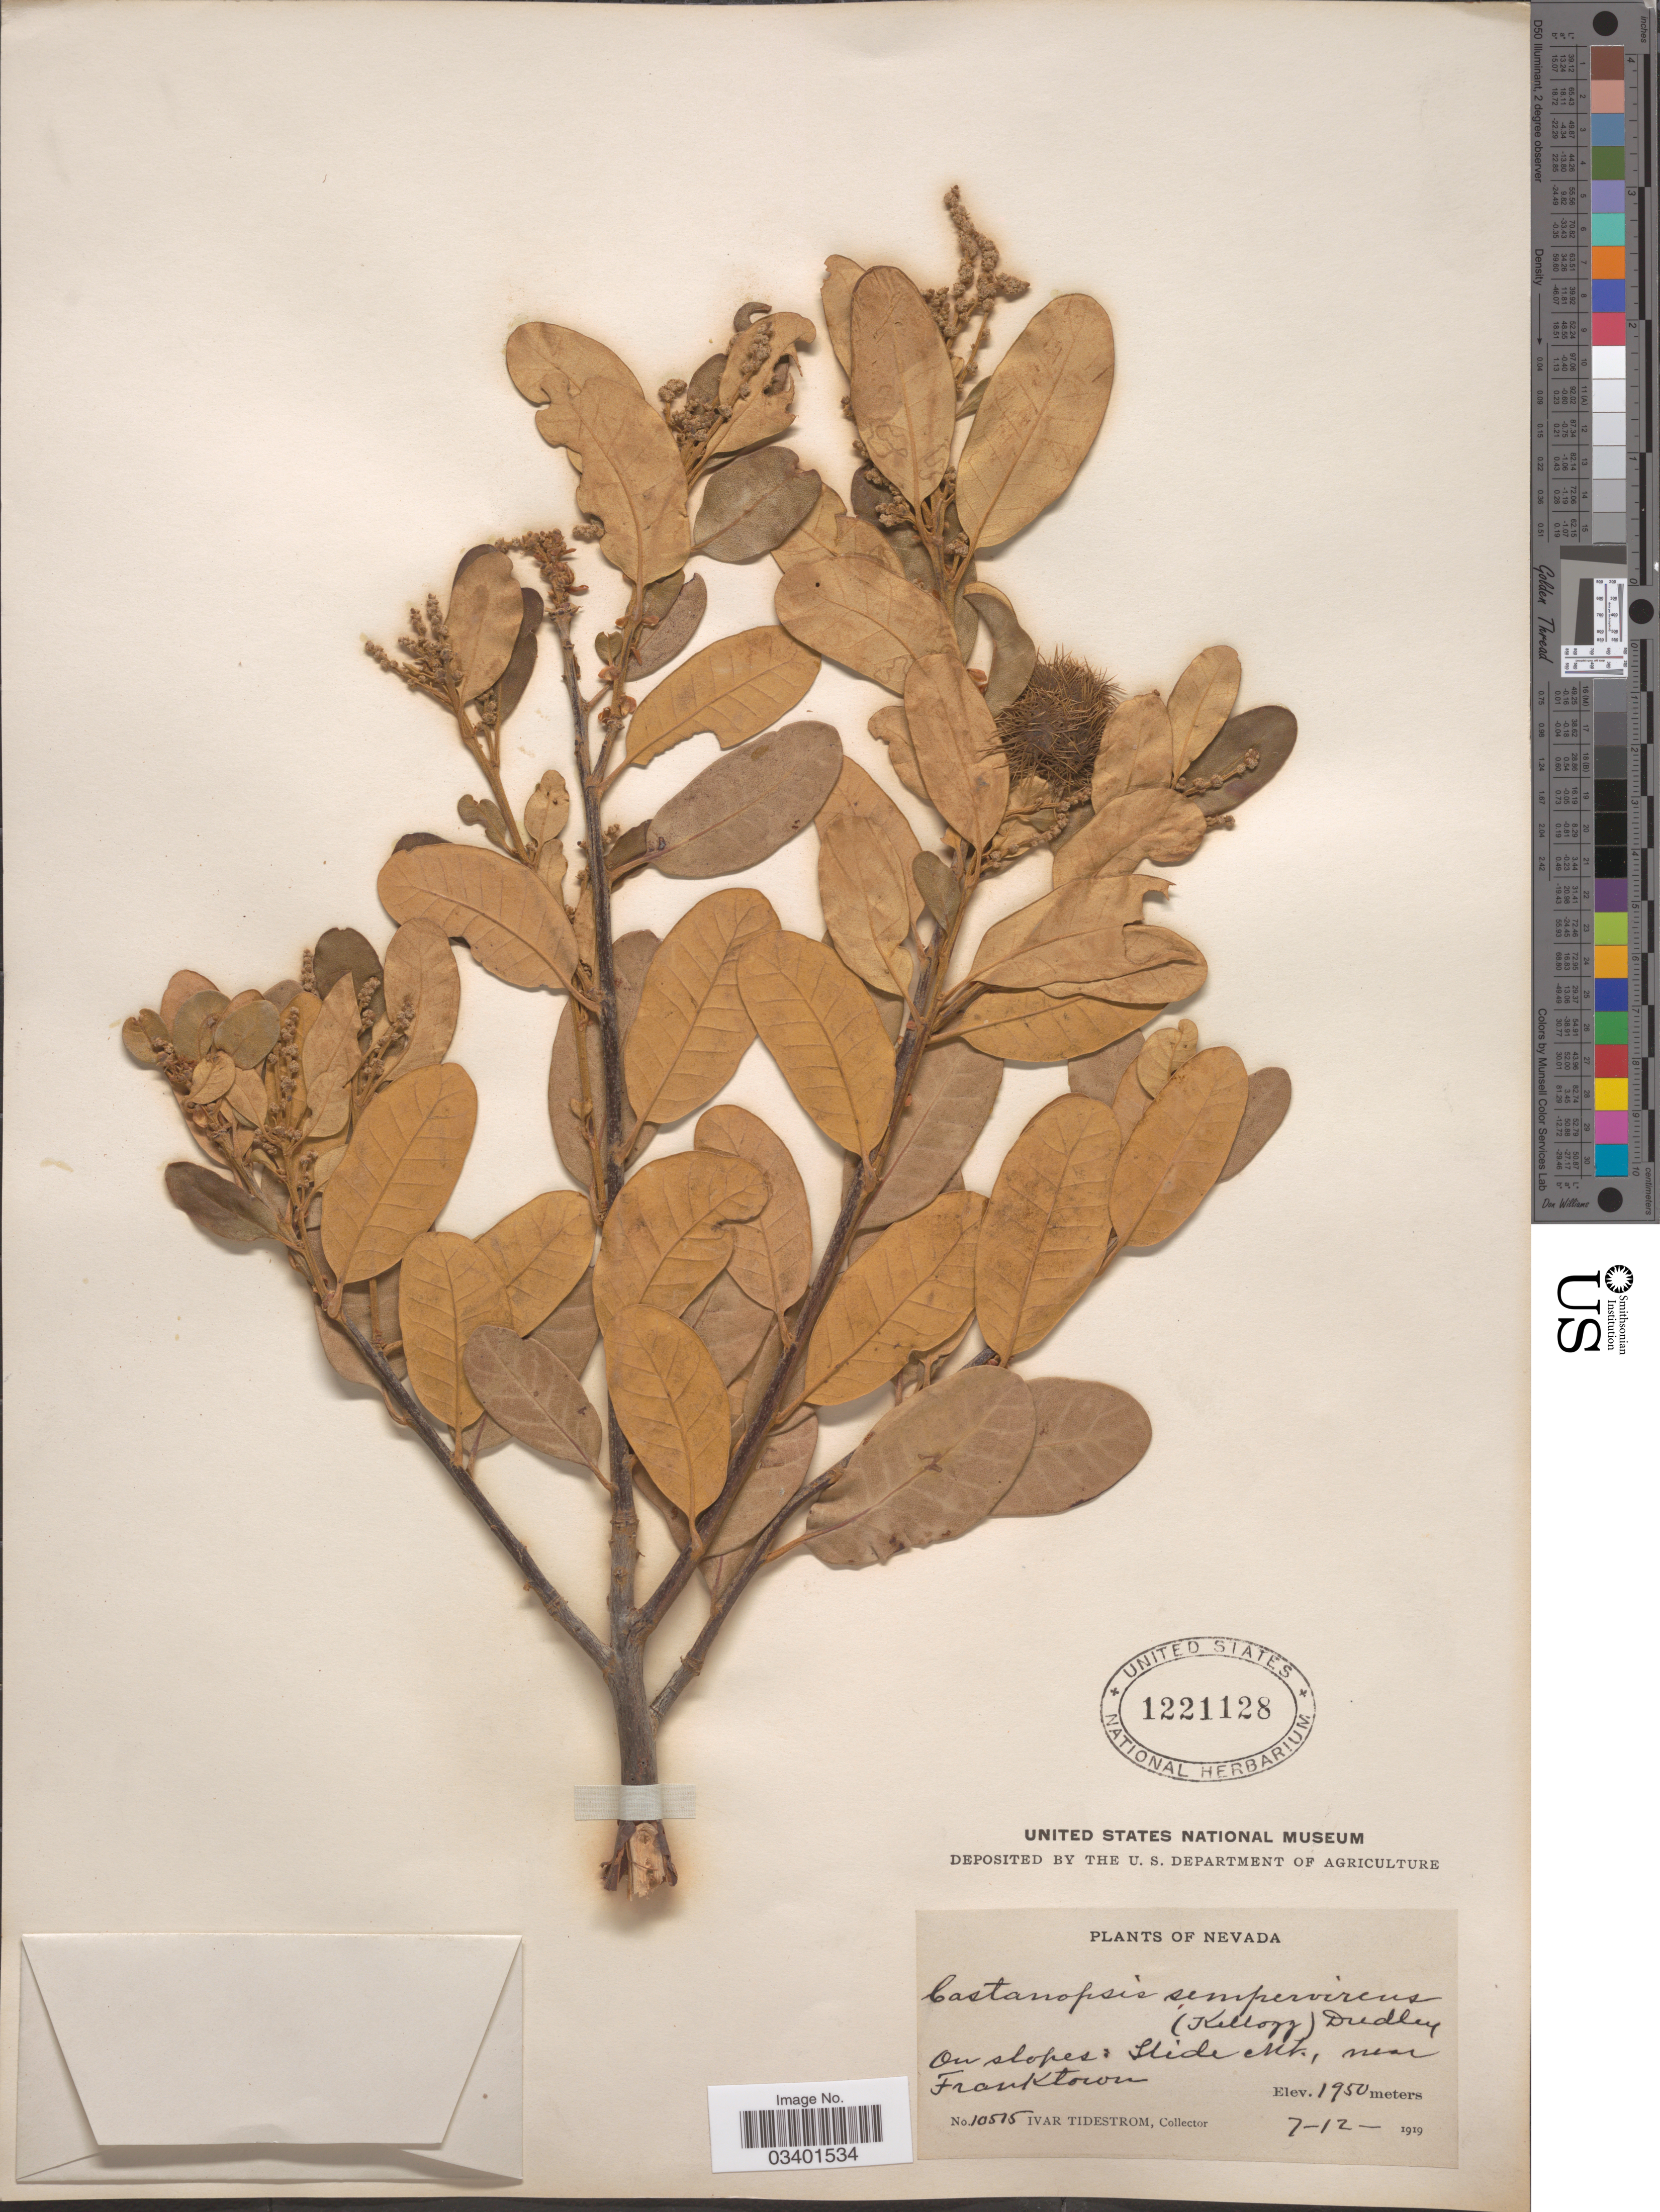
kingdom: Plantae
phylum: Tracheophyta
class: Magnoliopsida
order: Fagales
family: Fagaceae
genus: Chrysolepis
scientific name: Chrysolepis sempervirens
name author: (Kellogg) Hjelmq.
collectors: I. F. Tidestrom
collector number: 10515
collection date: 1919-07-12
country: United States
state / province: Nevada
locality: Slide Mt., near Franktown.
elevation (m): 1950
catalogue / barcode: US 1221128